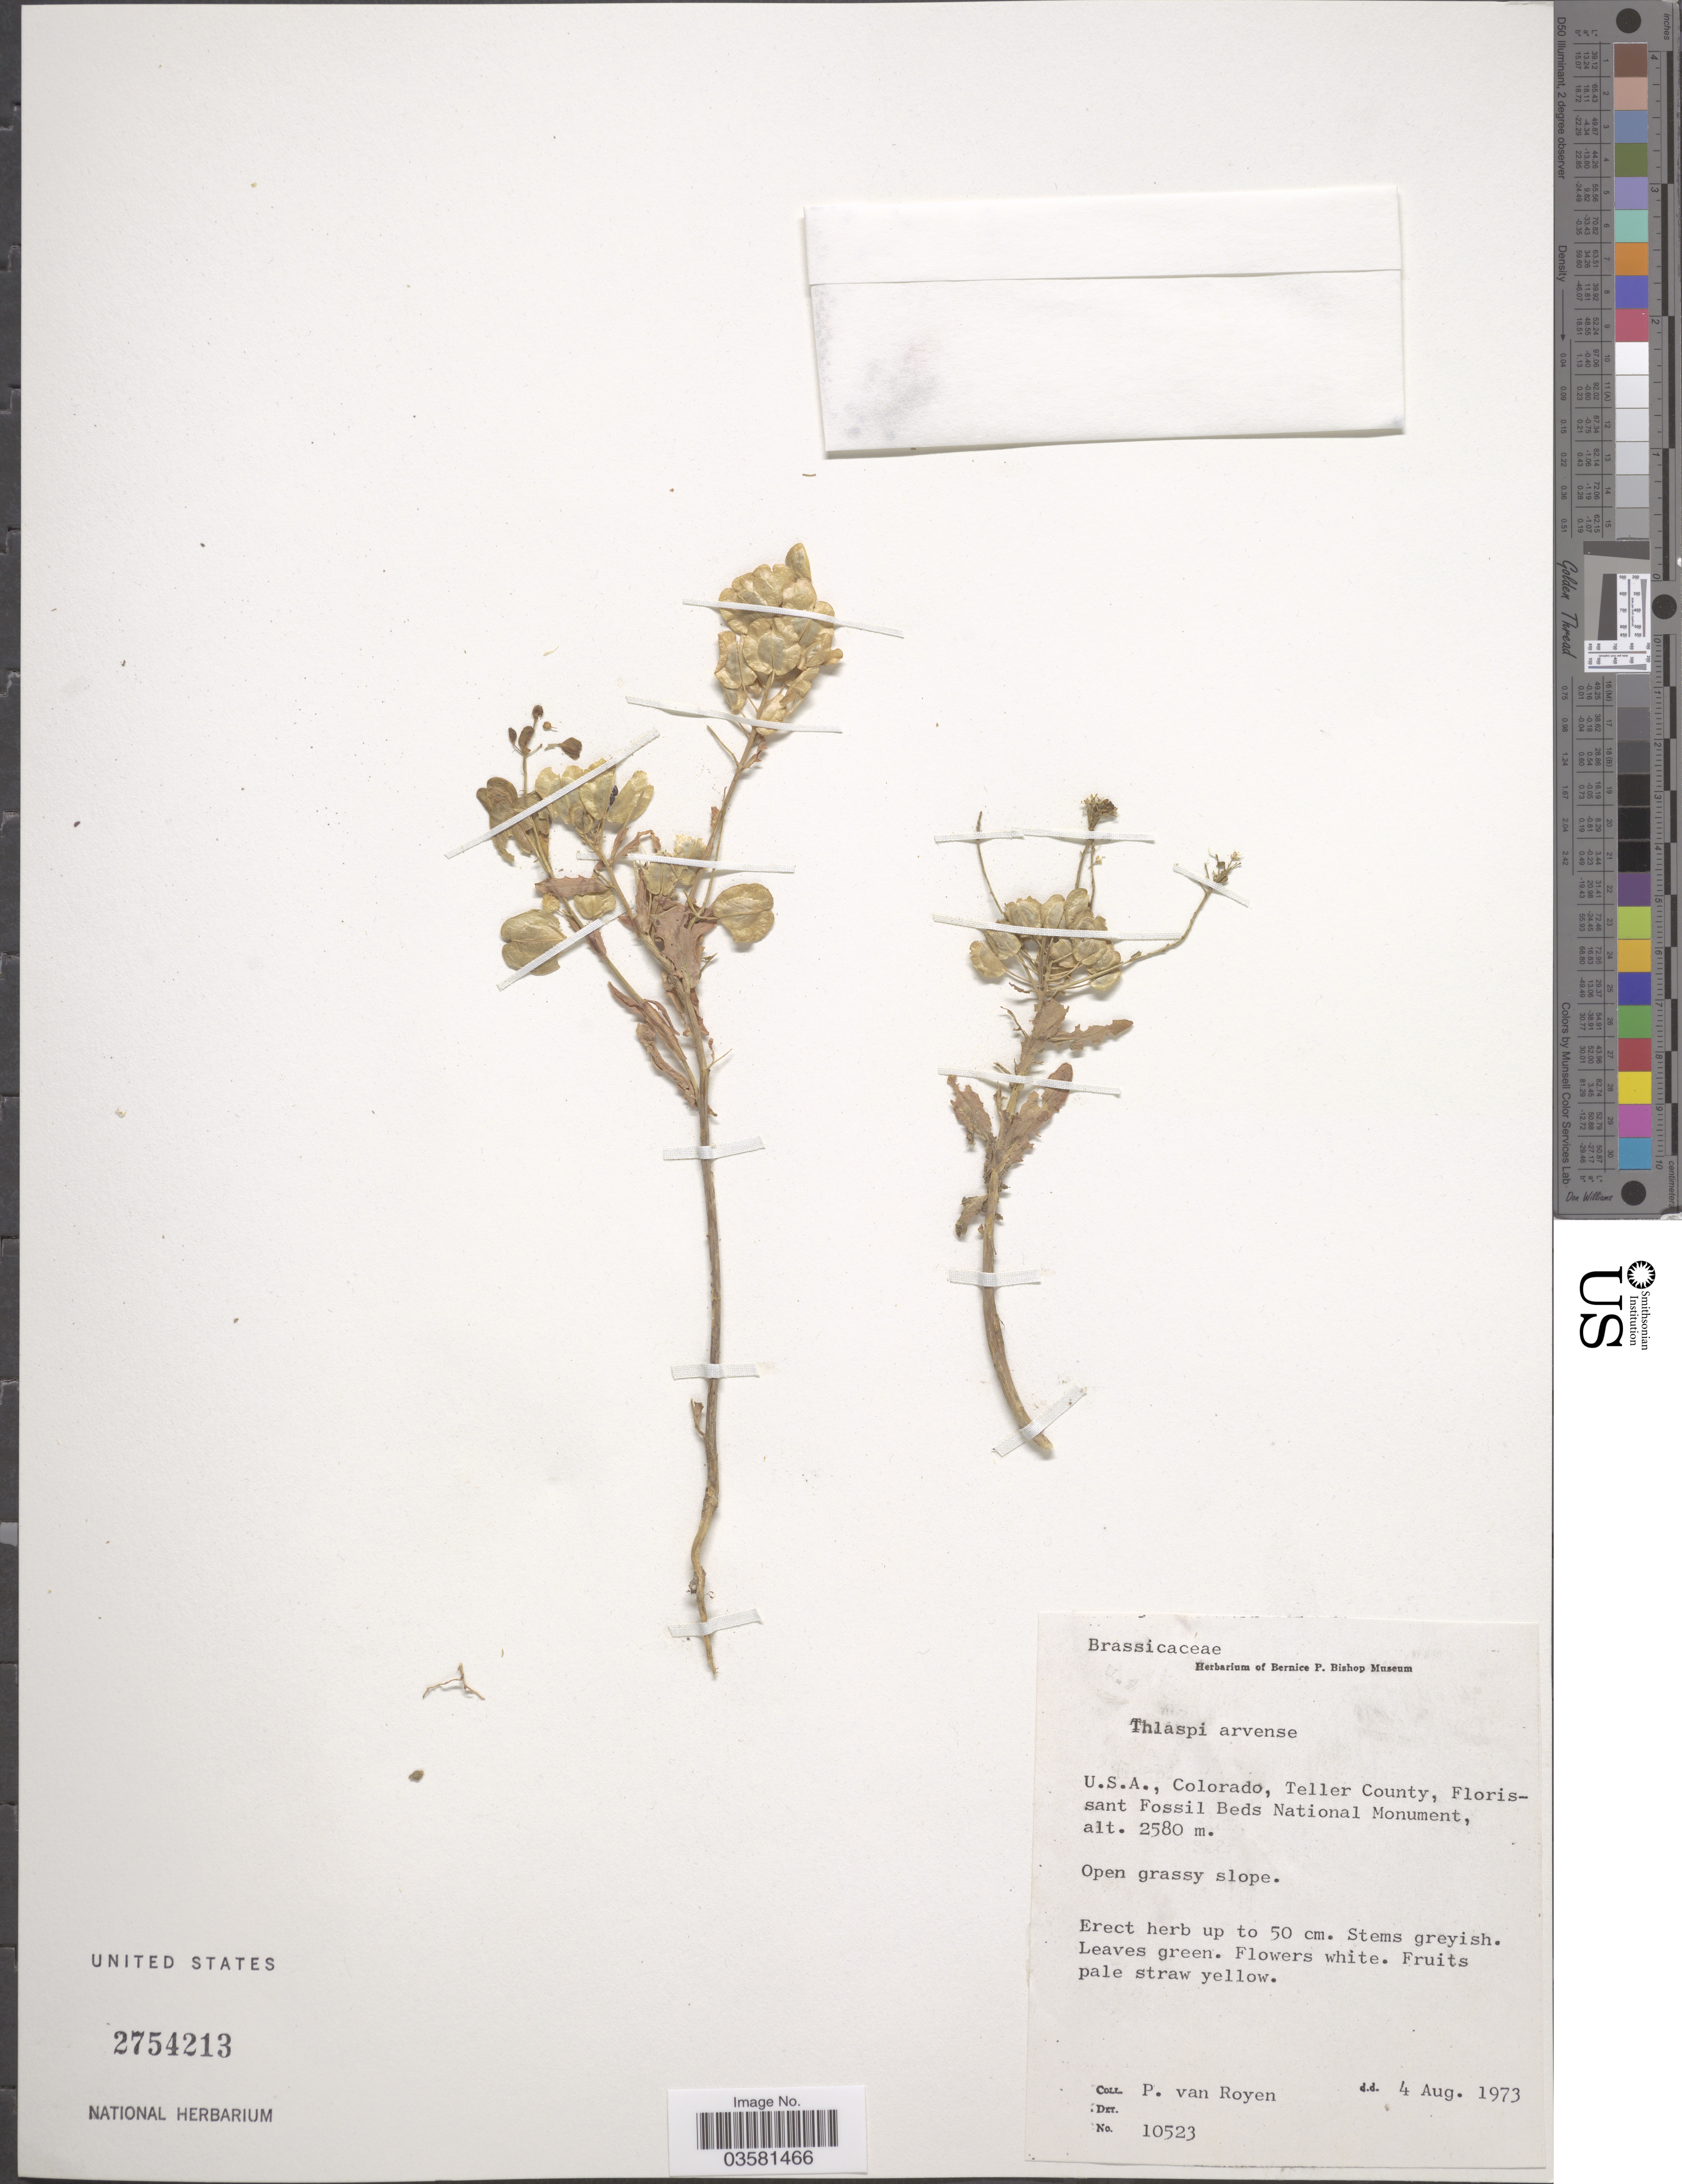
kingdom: Plantae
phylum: Tracheophyta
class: Magnoliopsida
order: Brassicales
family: Brassicaceae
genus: Thlaspi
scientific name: Thlaspi arvense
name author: L.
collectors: P. van Royen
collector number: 10523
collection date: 1973-08-04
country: United States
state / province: Colorado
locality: Teller County, Florisant Fossil Beds National Monument.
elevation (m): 2580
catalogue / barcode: US 2754213